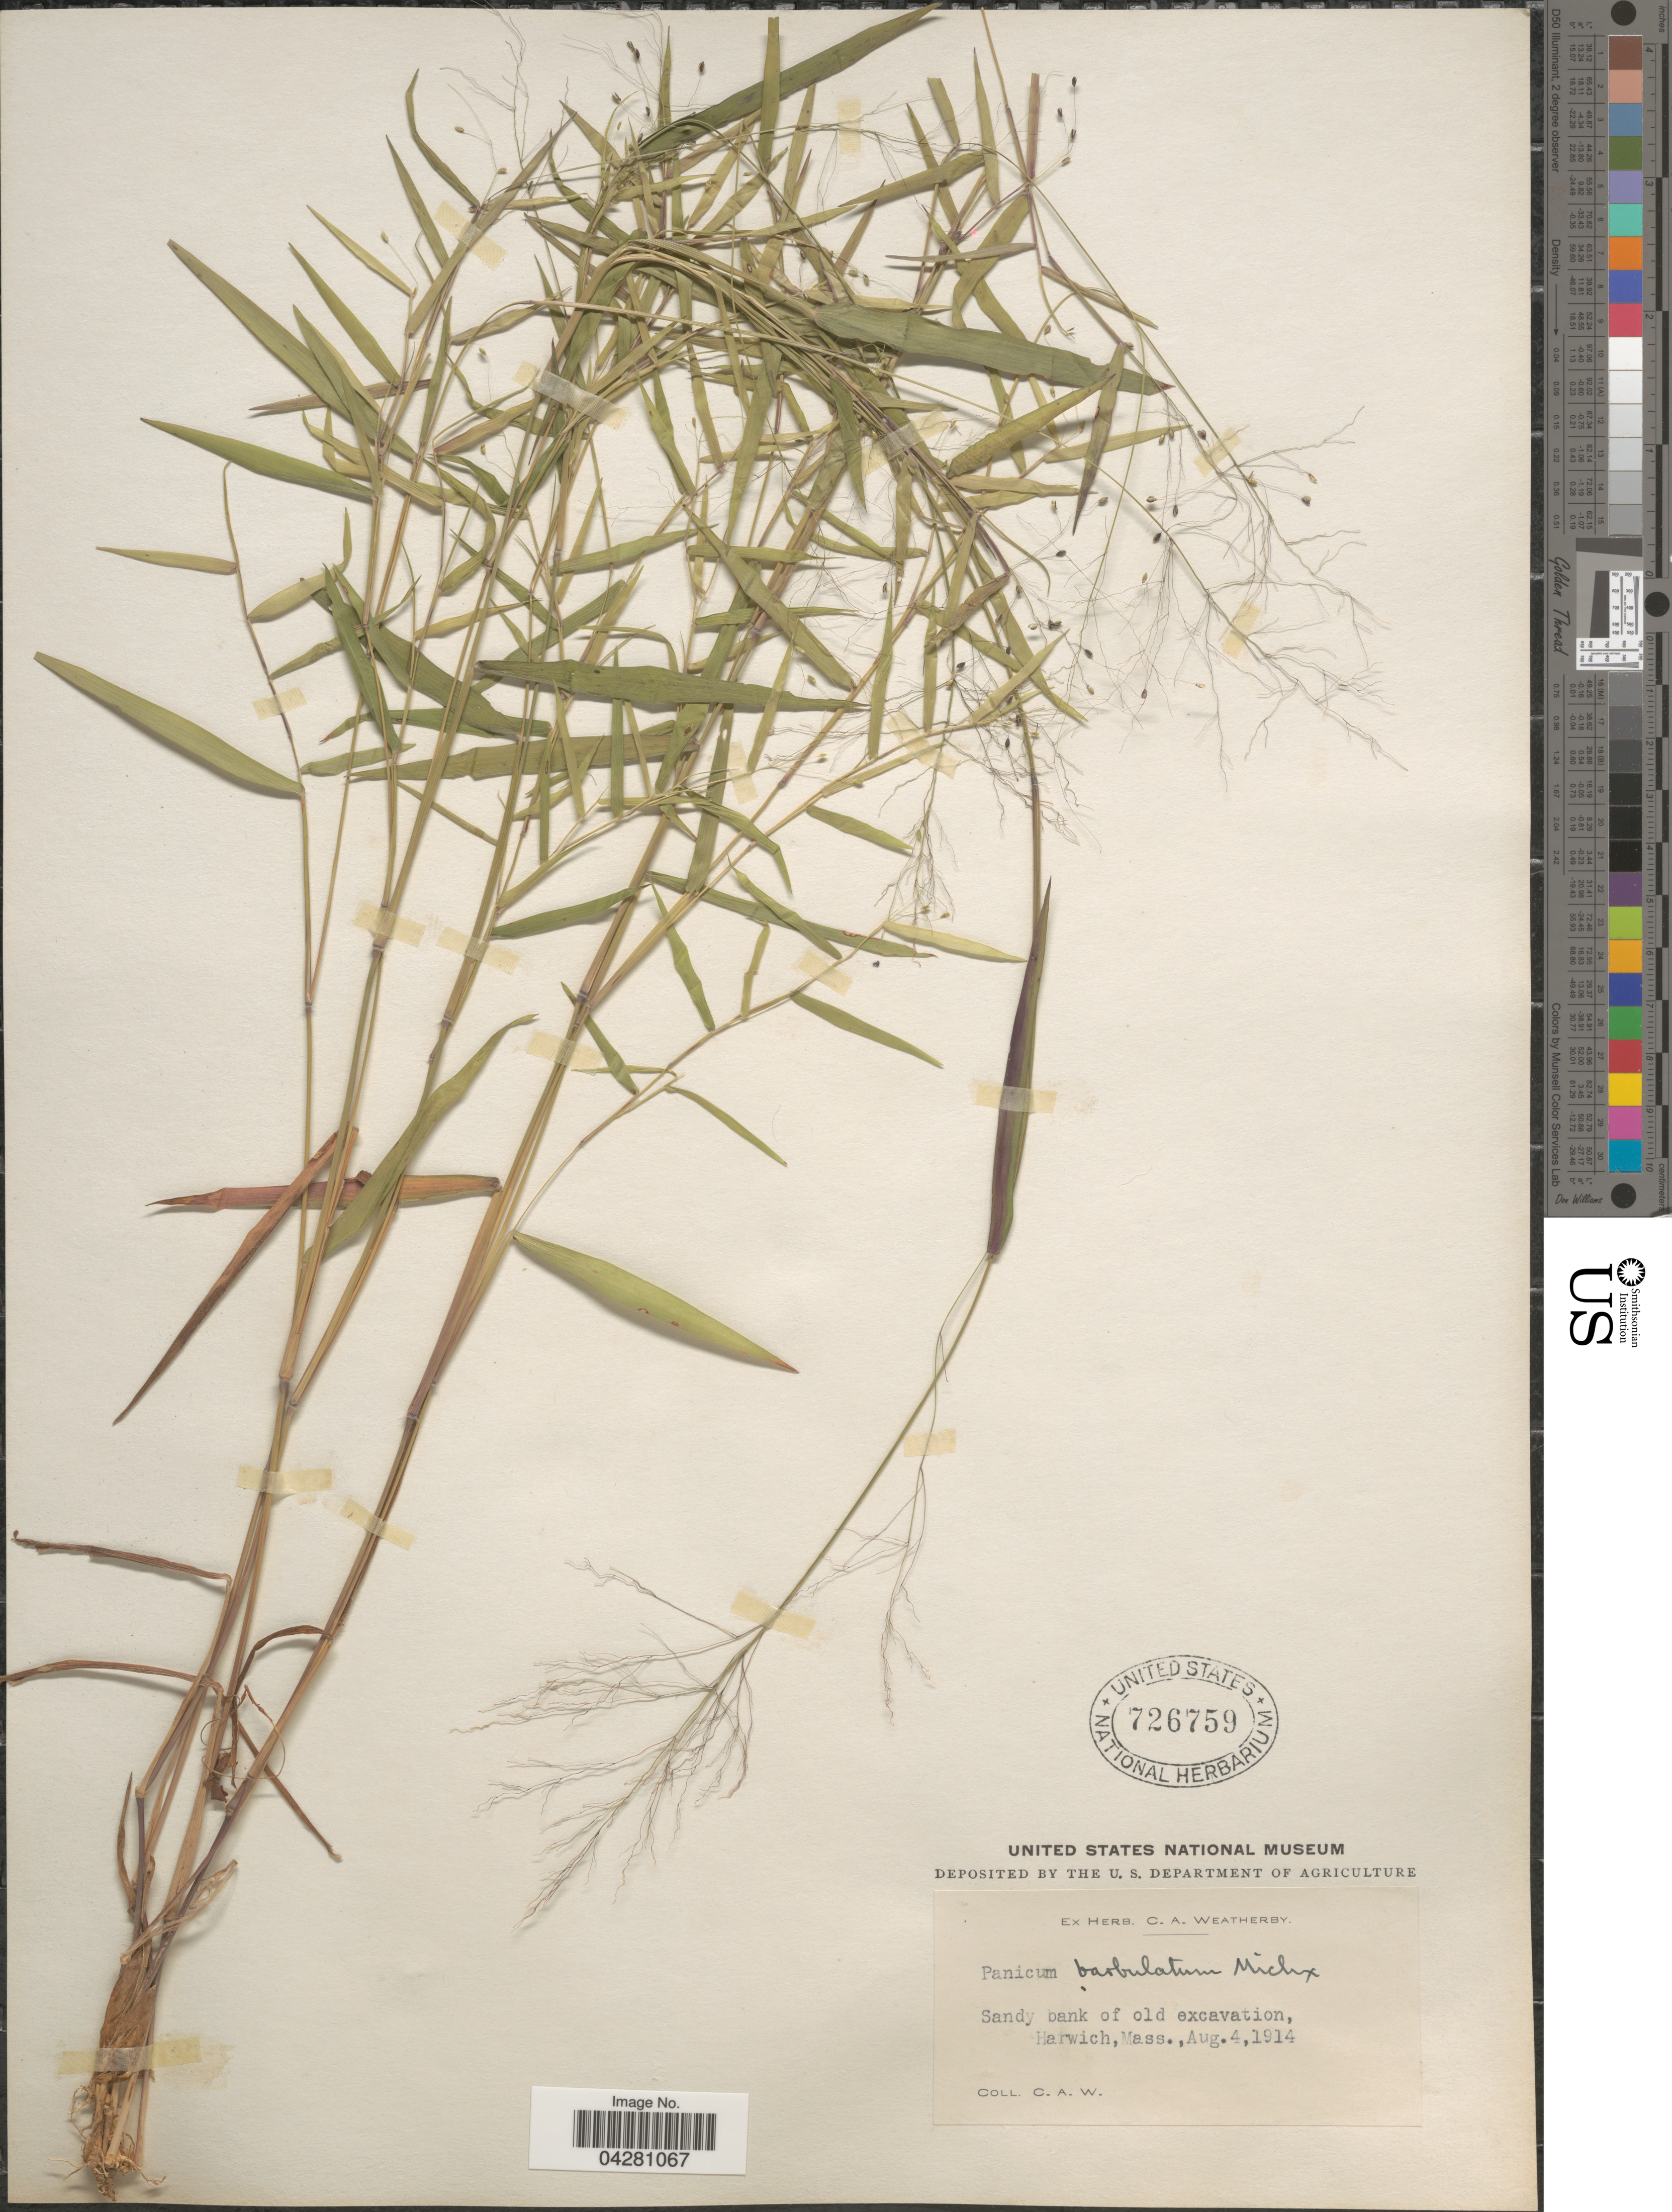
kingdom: Plantae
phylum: Tracheophyta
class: Liliopsida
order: Poales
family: Poaceae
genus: Dichanthelium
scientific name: Dichanthelium dichotomum var. dichotomum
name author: (L.) Gould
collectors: C. A. Weatherby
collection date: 1914-08-04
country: United States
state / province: Massachusetts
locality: Sandy bank of old excavation, Harwich.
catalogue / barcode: US 726759